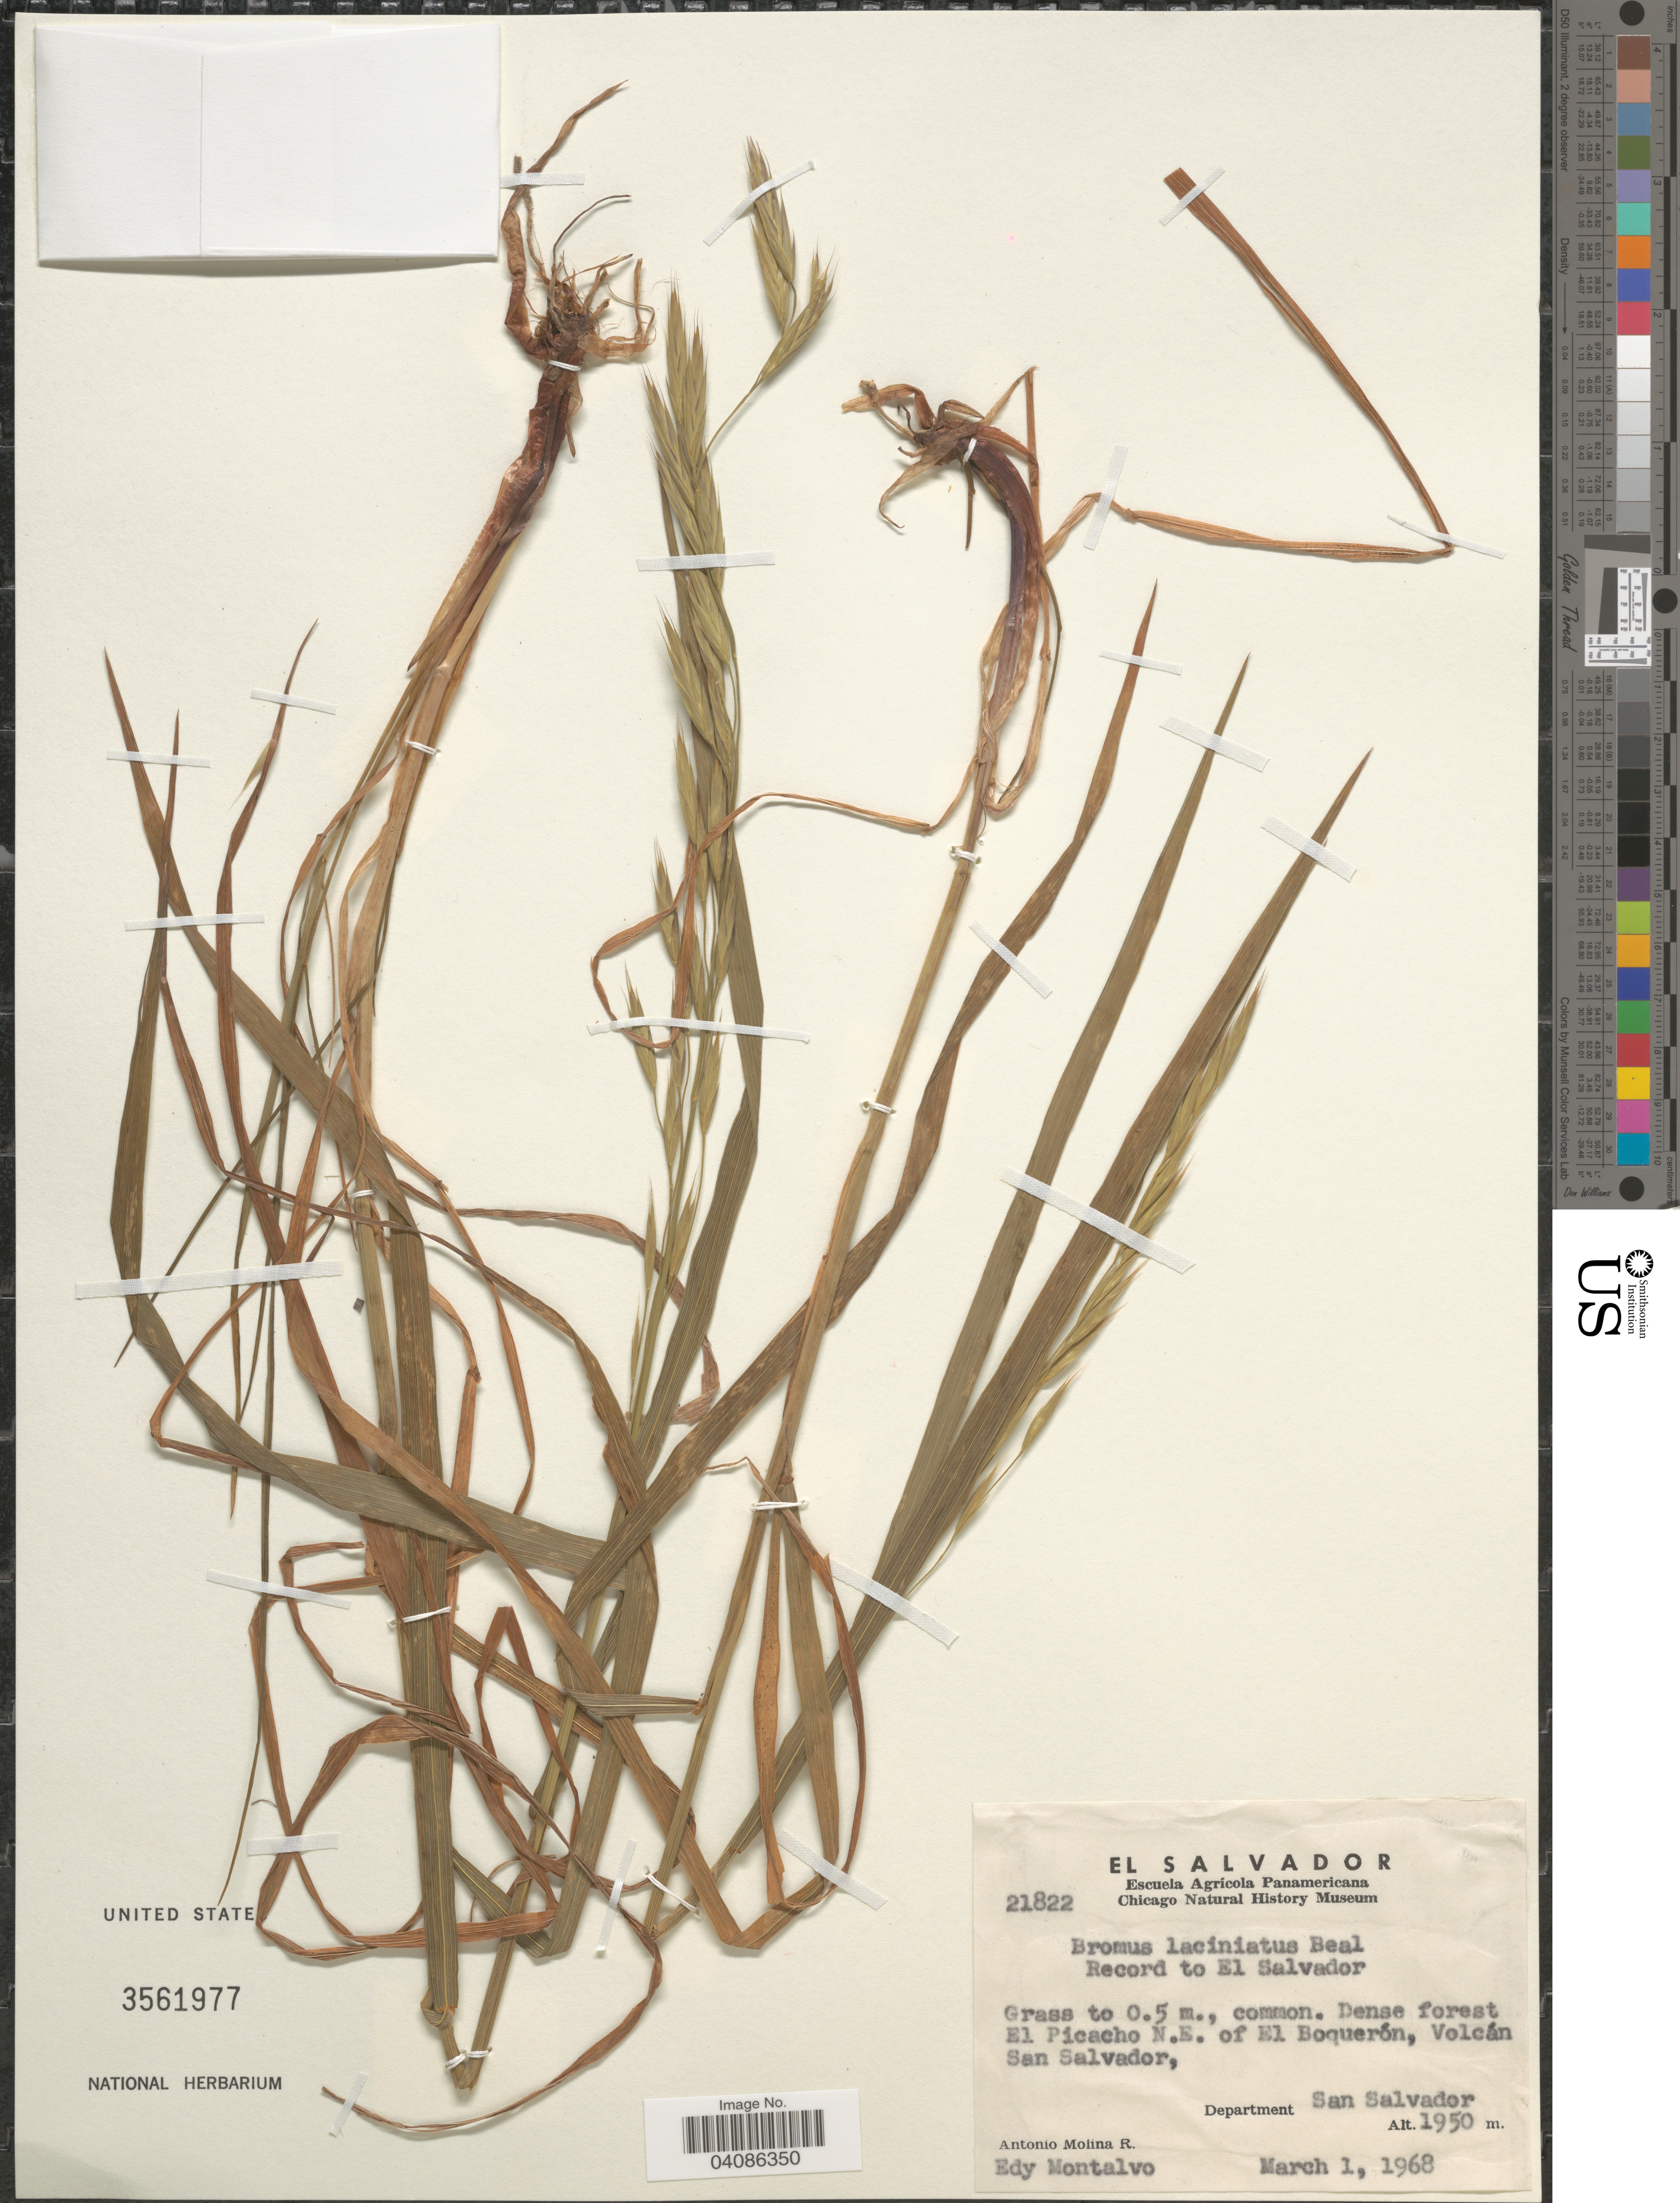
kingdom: Plantae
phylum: Tracheophyta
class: Liliopsida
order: Poales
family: Poaceae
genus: Bromus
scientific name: Bromus carinatus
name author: Hook. & Arn.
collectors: A. Molina R. & E. A. Montalvo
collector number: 21822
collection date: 1968-03-01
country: El Salvador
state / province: San Salvador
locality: Dense forest El Picacho N.E. of El Boquerón, Volcán San Salvador, Department San Salvador.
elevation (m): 1950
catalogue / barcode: US 3561977